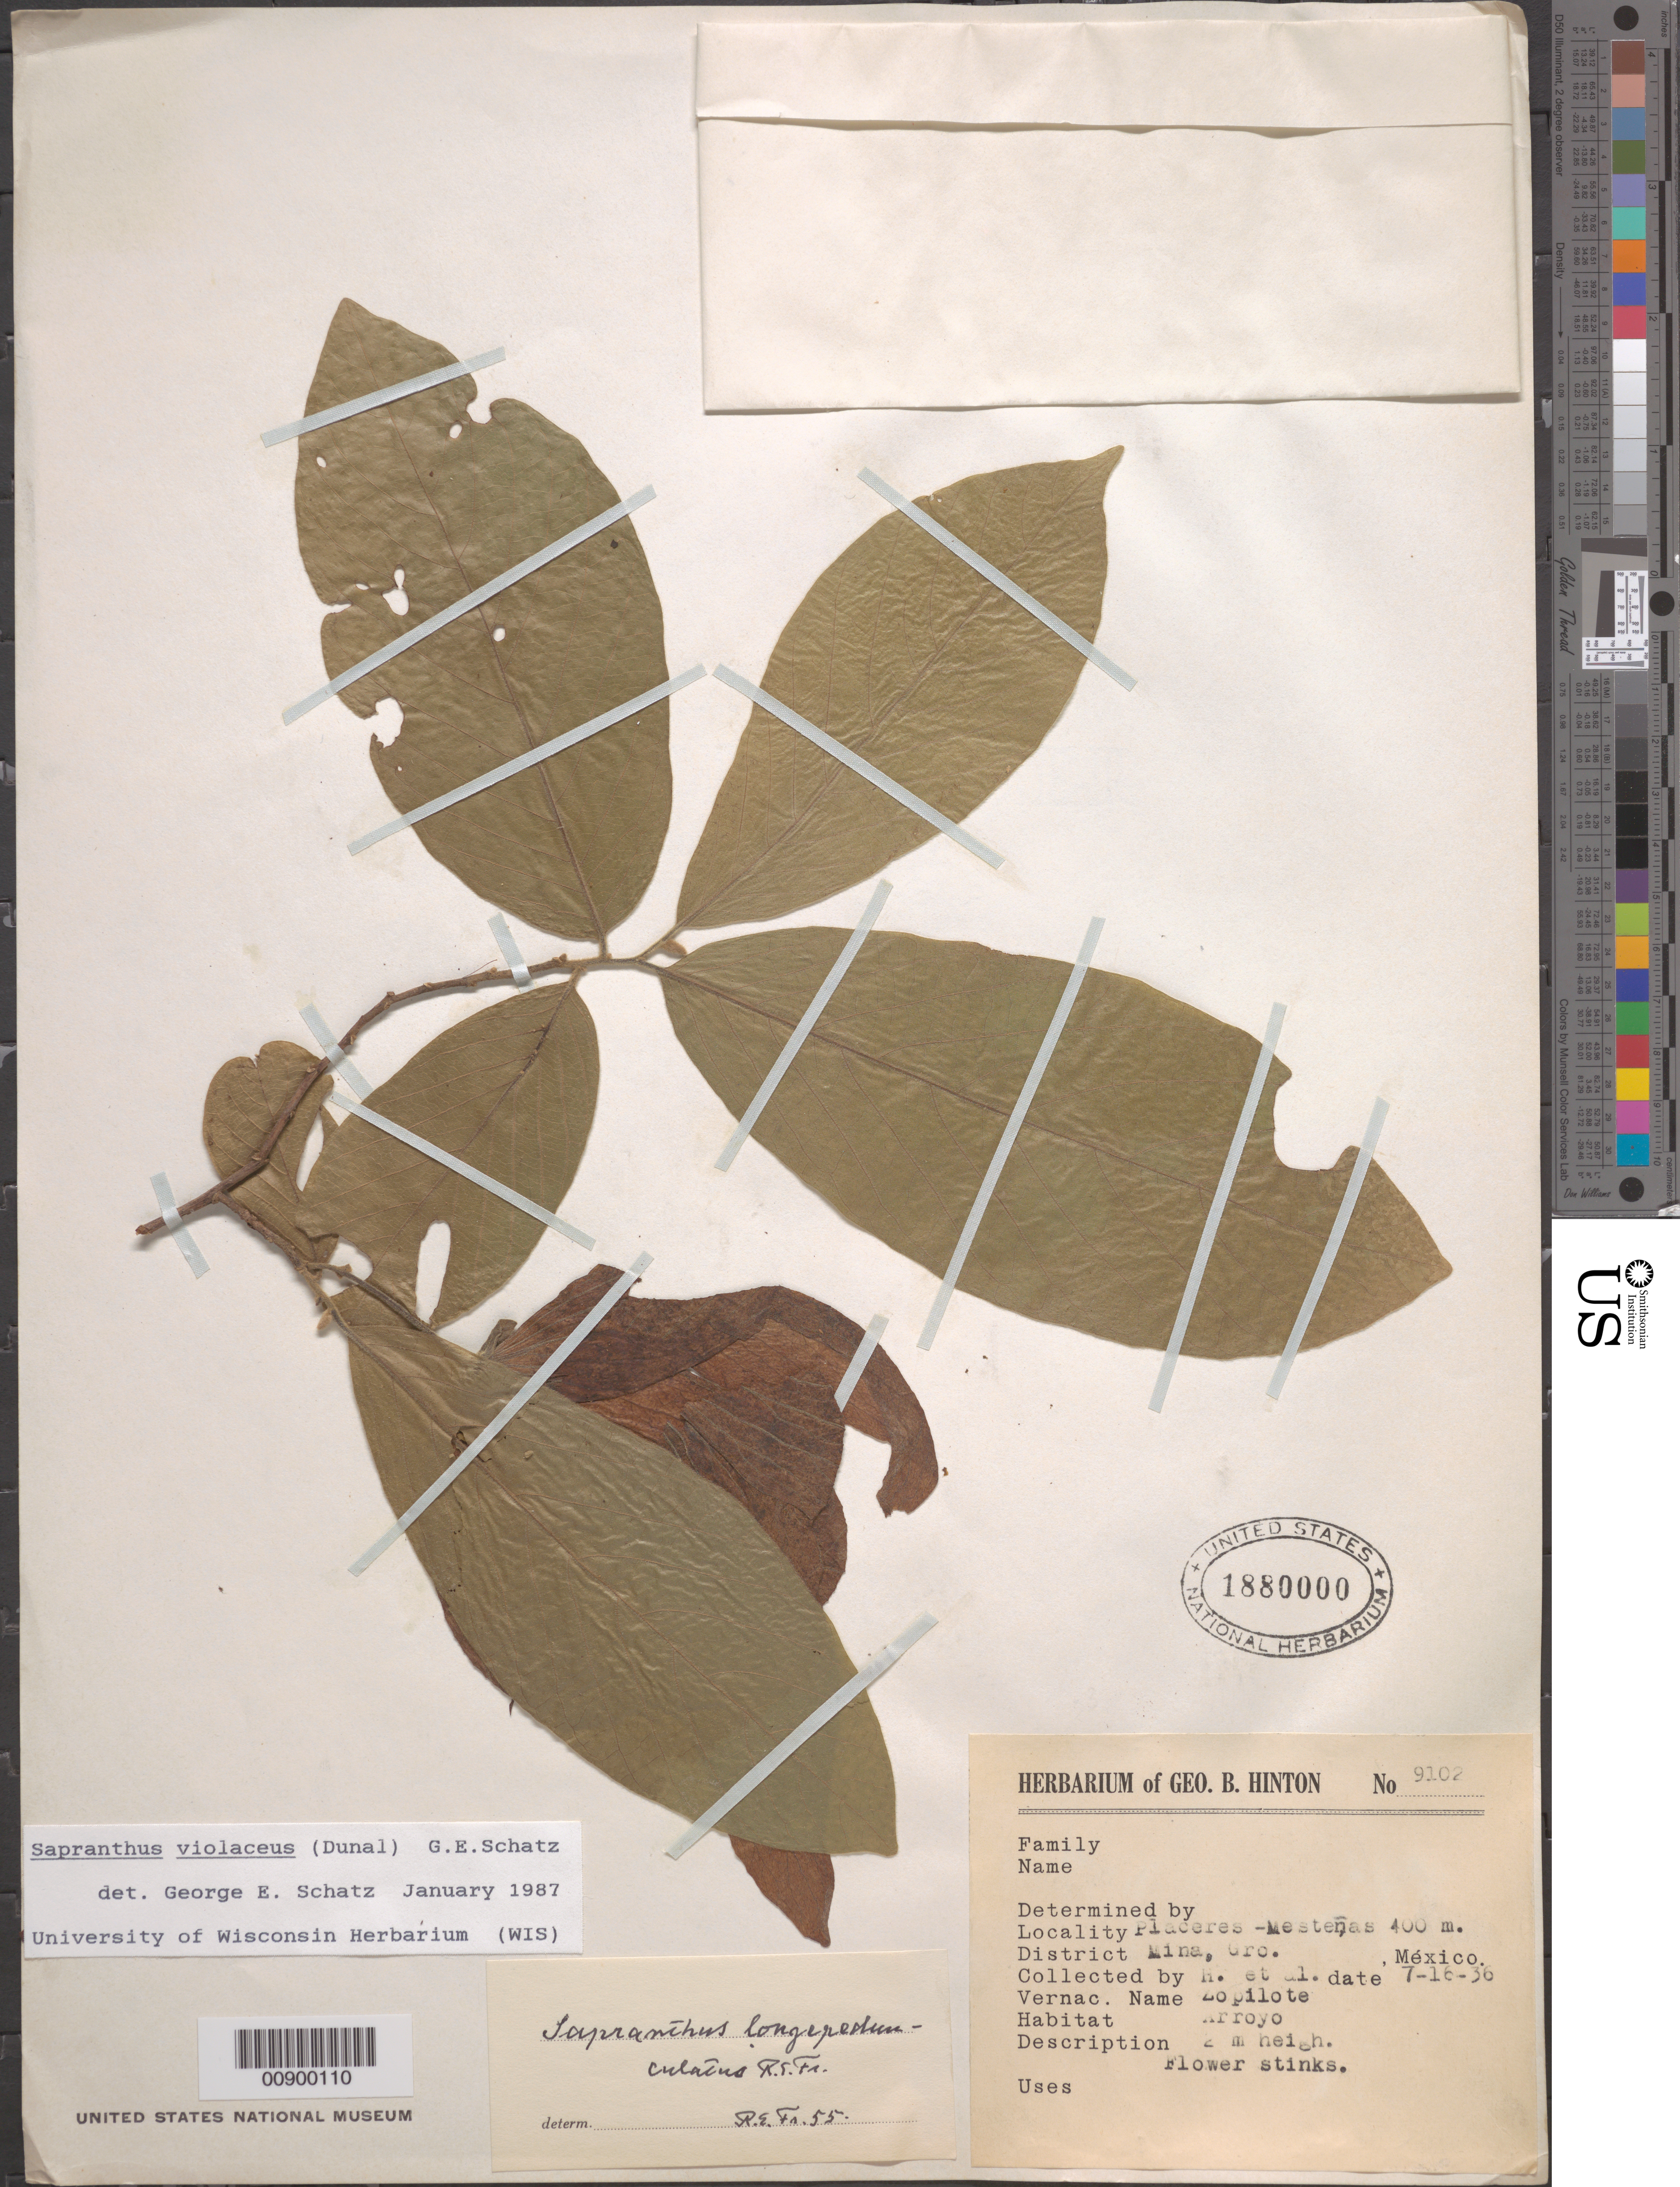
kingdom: Plantae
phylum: Tracheophyta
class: Magnoliopsida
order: Magnoliales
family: Annonaceae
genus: Sapranthus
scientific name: Sapranthus violaceus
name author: (Dunal) Saff.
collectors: G. B. Hinton & et al.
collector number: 9102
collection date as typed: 16 Jul 1936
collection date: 1936-07-16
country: Mexico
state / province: Guerrero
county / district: Mina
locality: Placeres - Mesteñas, District Mina, Guerrero.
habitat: Arroyo.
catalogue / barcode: US 1880000